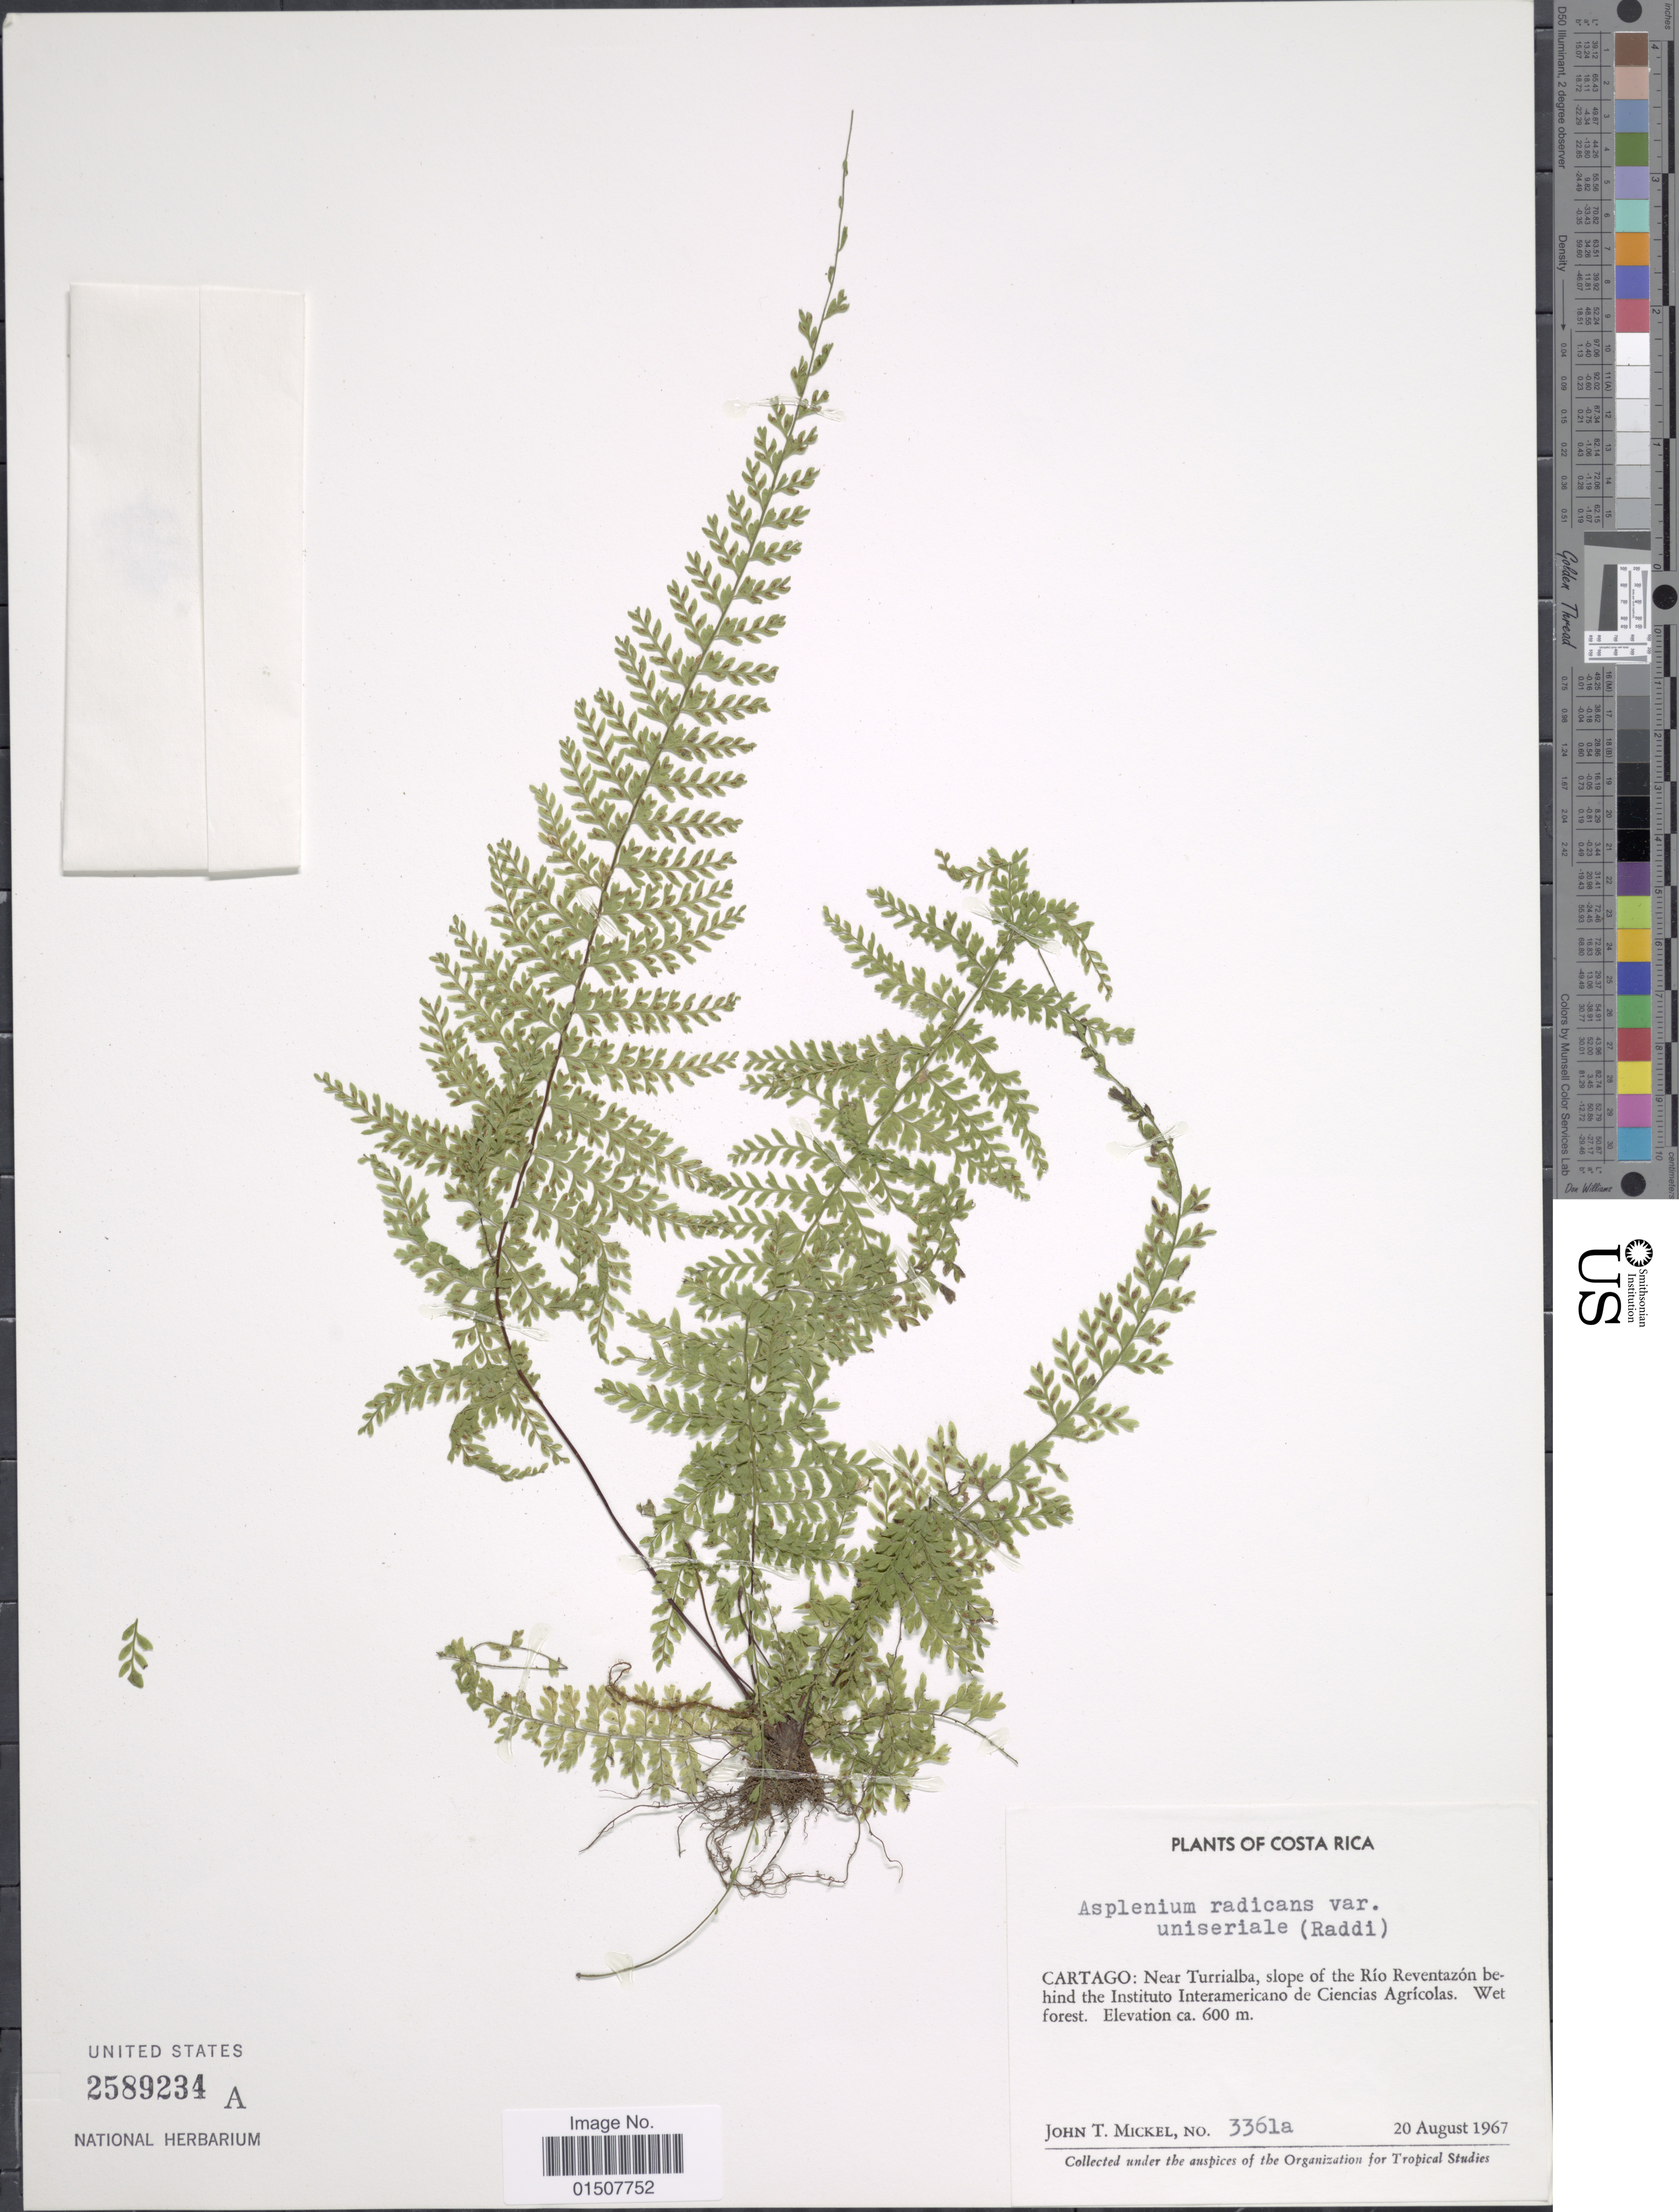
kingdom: Plantae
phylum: Tracheophyta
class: Polypodiopsida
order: Polypodiales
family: Aspleniaceae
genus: Asplenium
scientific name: Asplenium radicans var. uniserale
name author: (Raddi) L.D. Gómez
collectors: J. T. Mickel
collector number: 3361a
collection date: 1967-08-20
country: Costa Rica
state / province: Cartago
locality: Cartago; Near Turrialba, slope of the Rio Reventazon behind the Instituto Interamericano de Ciencias Agricolas. Wet forest.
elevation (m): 600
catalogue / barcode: US 2589234A